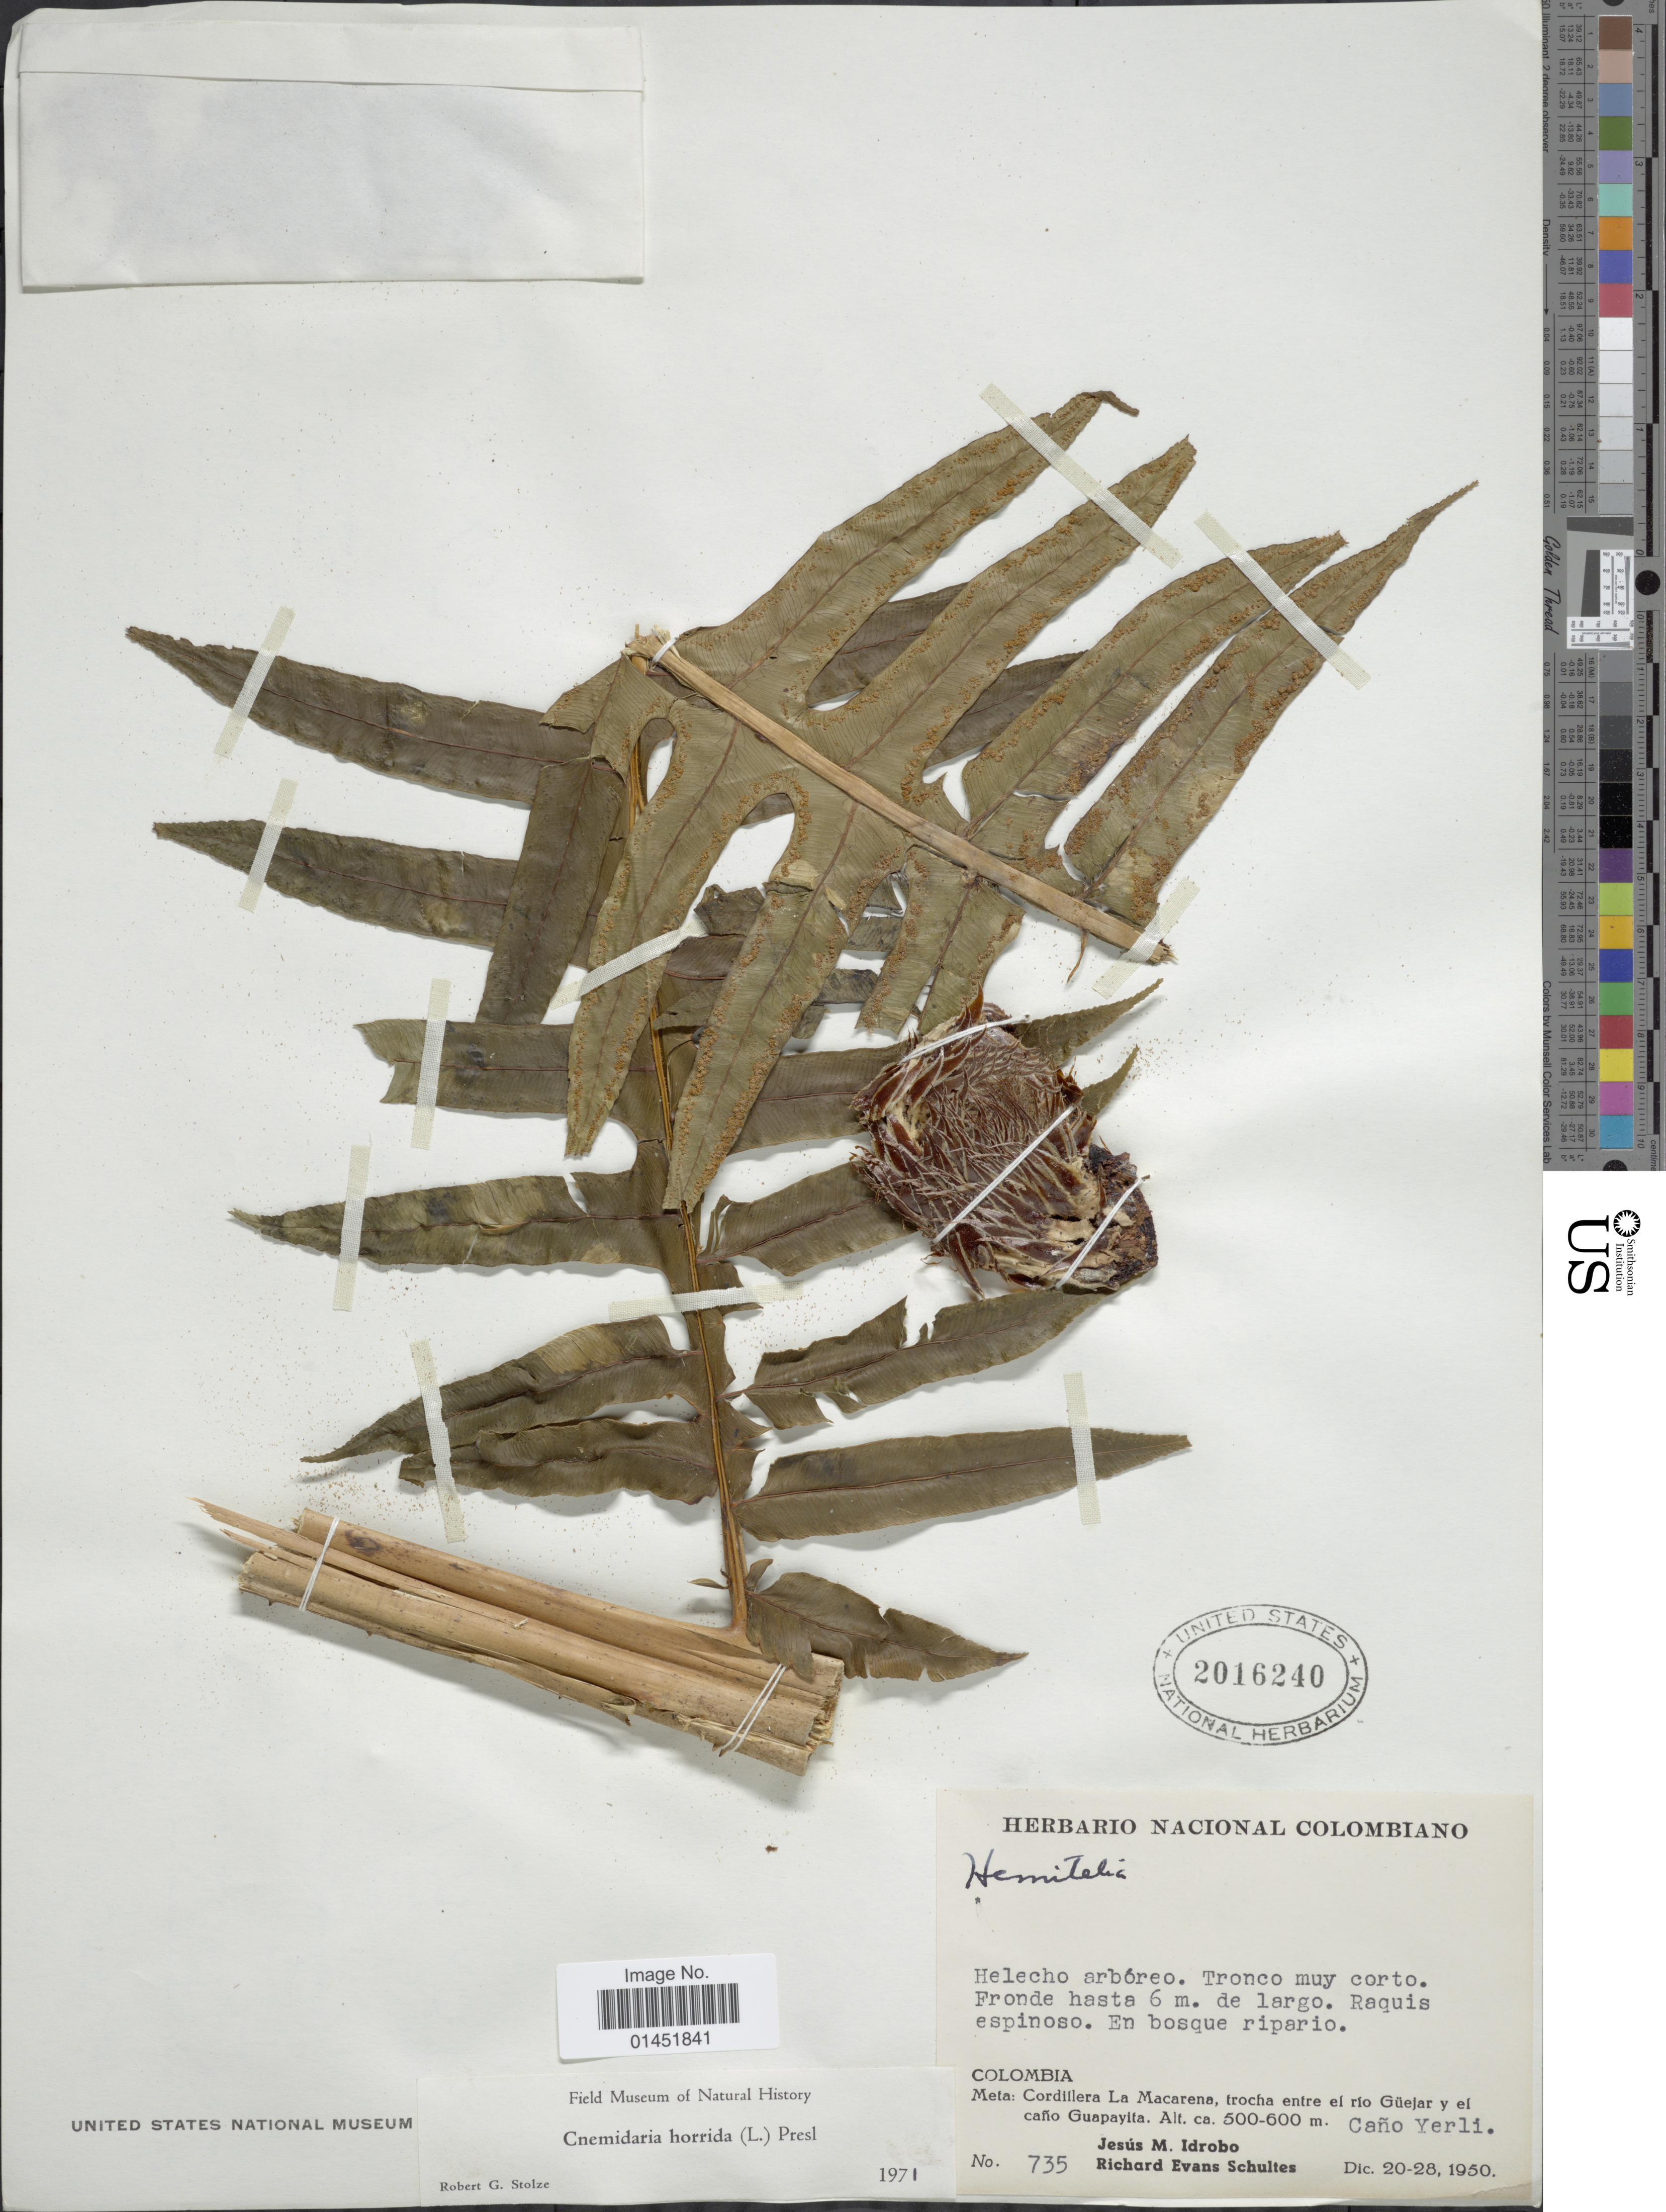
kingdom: Plantae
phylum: Tracheophyta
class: Polypodiopsida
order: Cyatheales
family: Cyatheaceae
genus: Cyathea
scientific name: Cyathea horrida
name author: (L.) Sm.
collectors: J. M. Idrobo & R. E. Schultes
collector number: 735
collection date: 1950-12-20/1950-12-28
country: Colombia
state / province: Meta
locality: Cordillera La Macarena, trocha entre el rio Güejar y el caño Guapayita, Caño Yerli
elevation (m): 500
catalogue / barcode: US 2016240